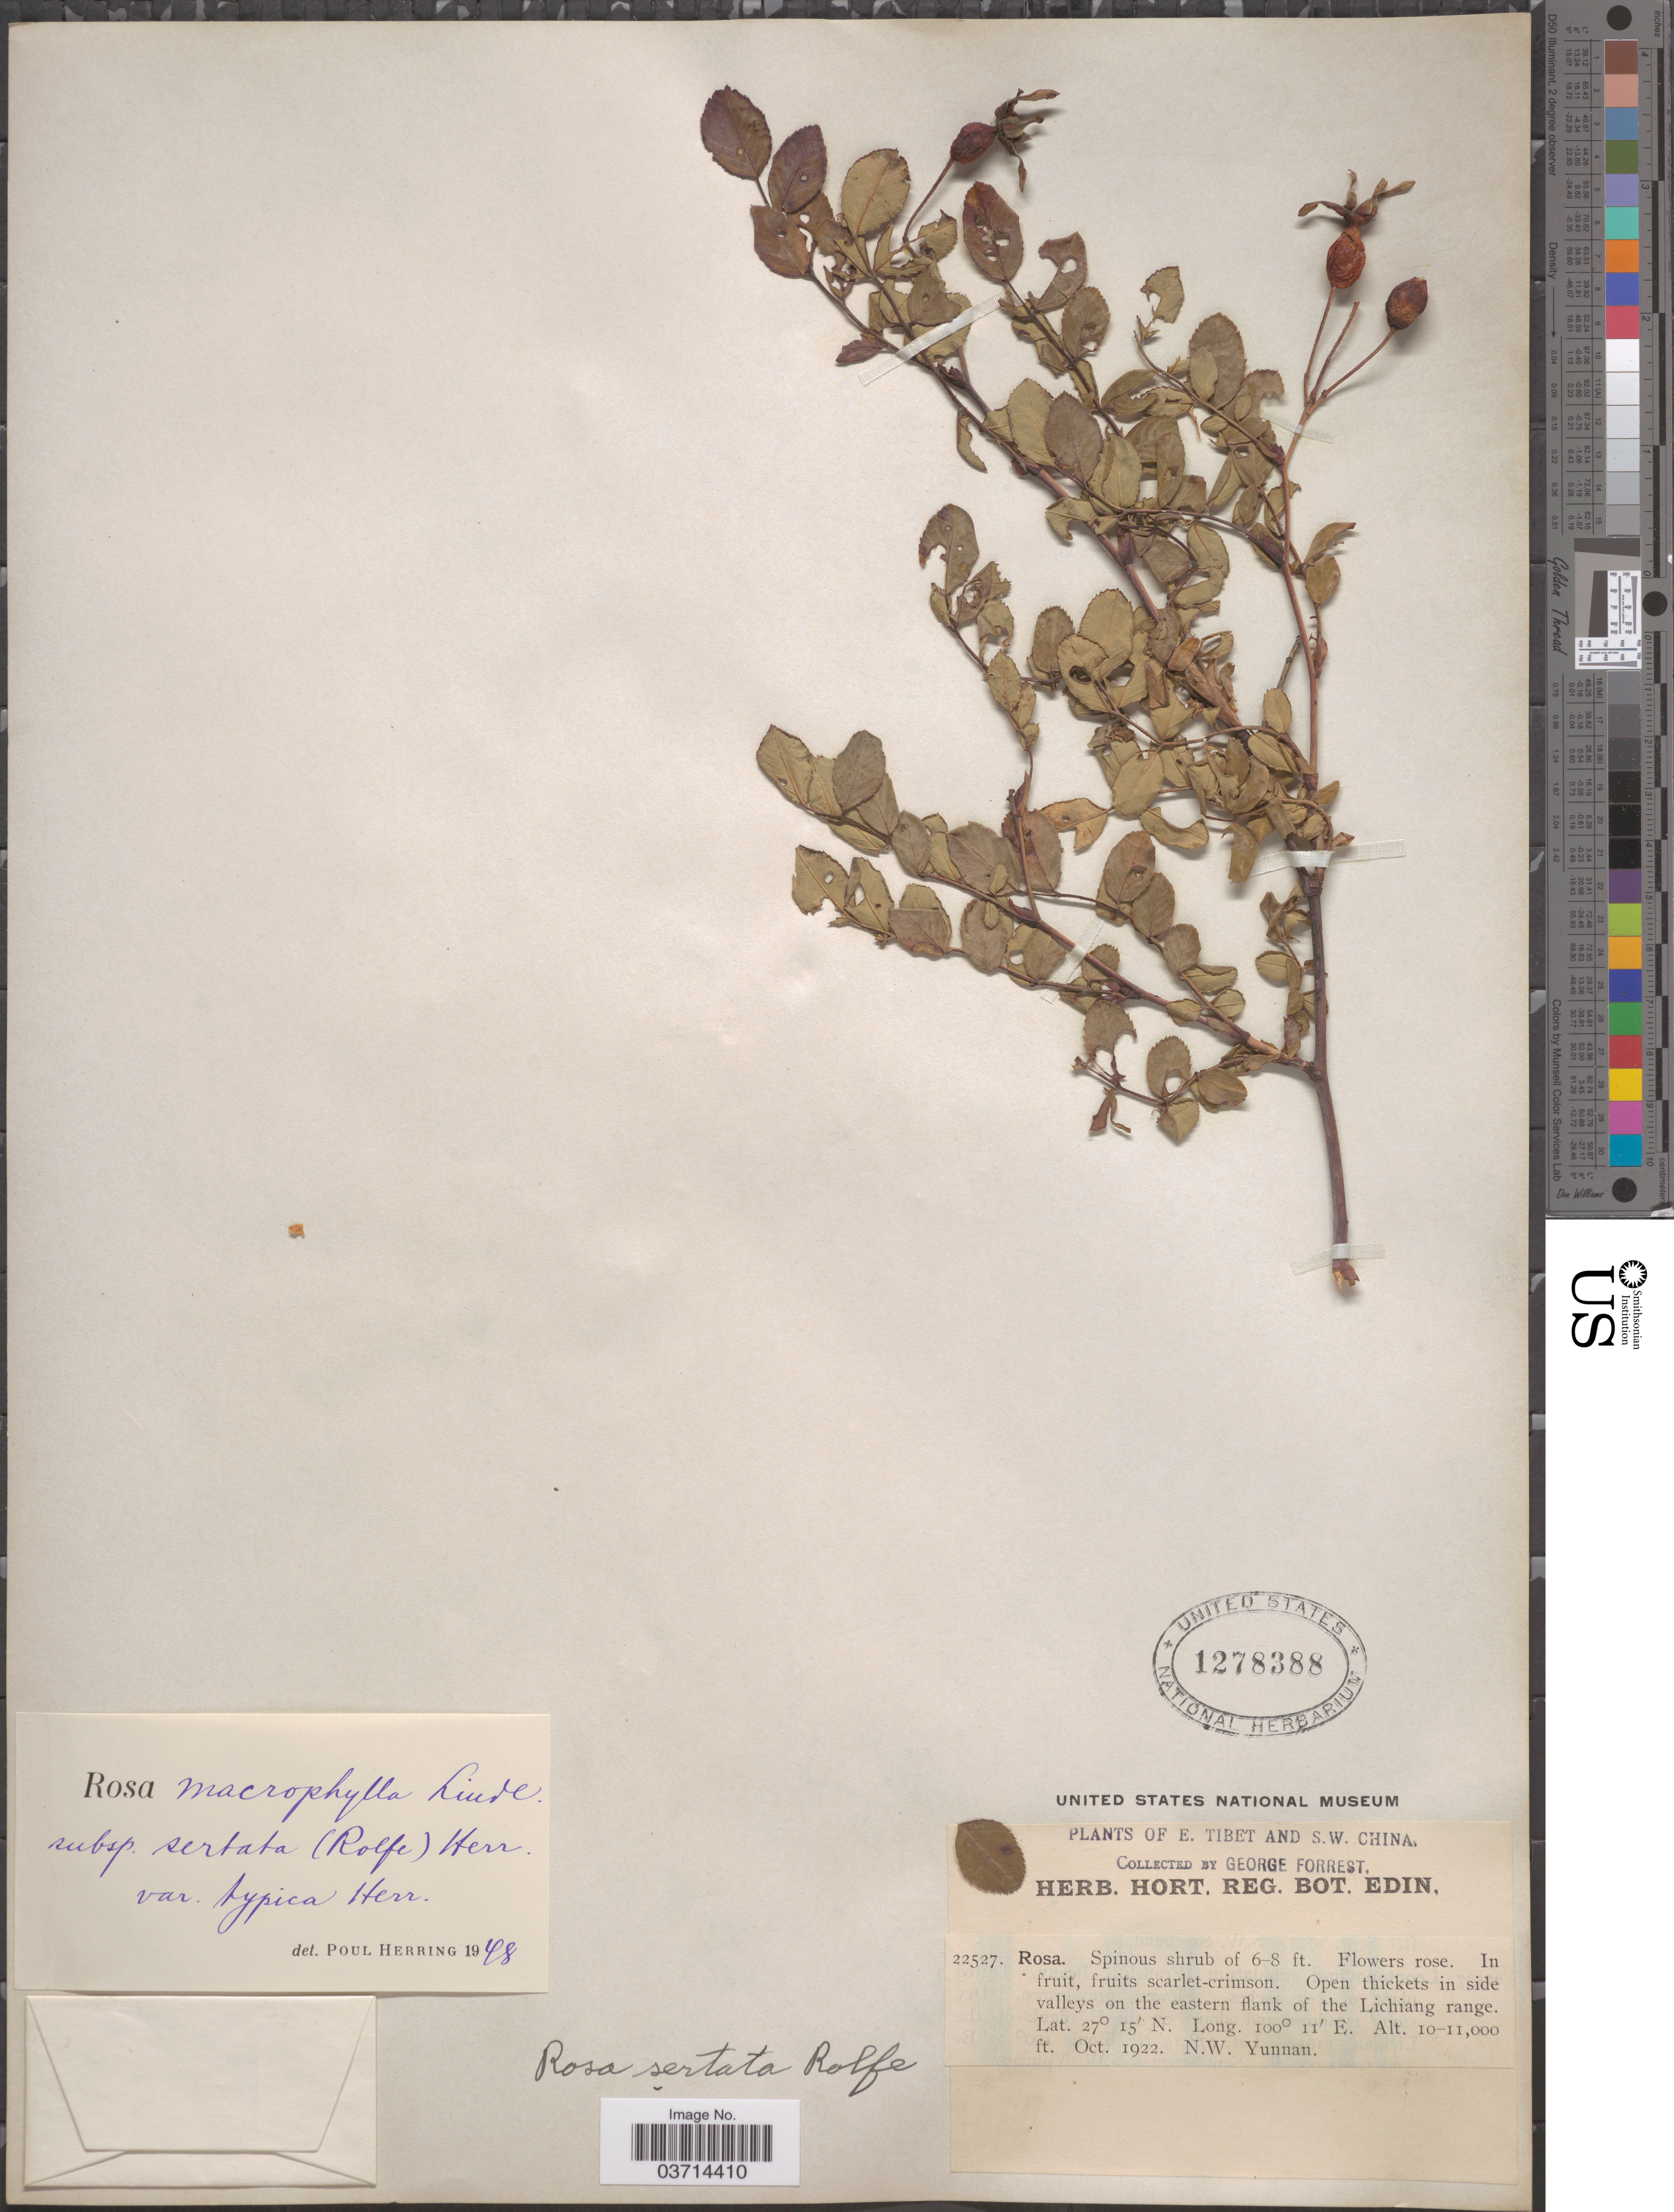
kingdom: Plantae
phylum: Tracheophyta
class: Magnoliopsida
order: Rosales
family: Rosaceae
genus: Rosa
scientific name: Rosa sertata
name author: Rolfe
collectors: G. Forrest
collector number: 22527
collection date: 1922-10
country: China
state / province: Yunnan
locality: S.W. China. Open thickets in side valleys on the eastern flank of the Lichiang range. N. W. Yunnan.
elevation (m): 3048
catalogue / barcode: US 1278388